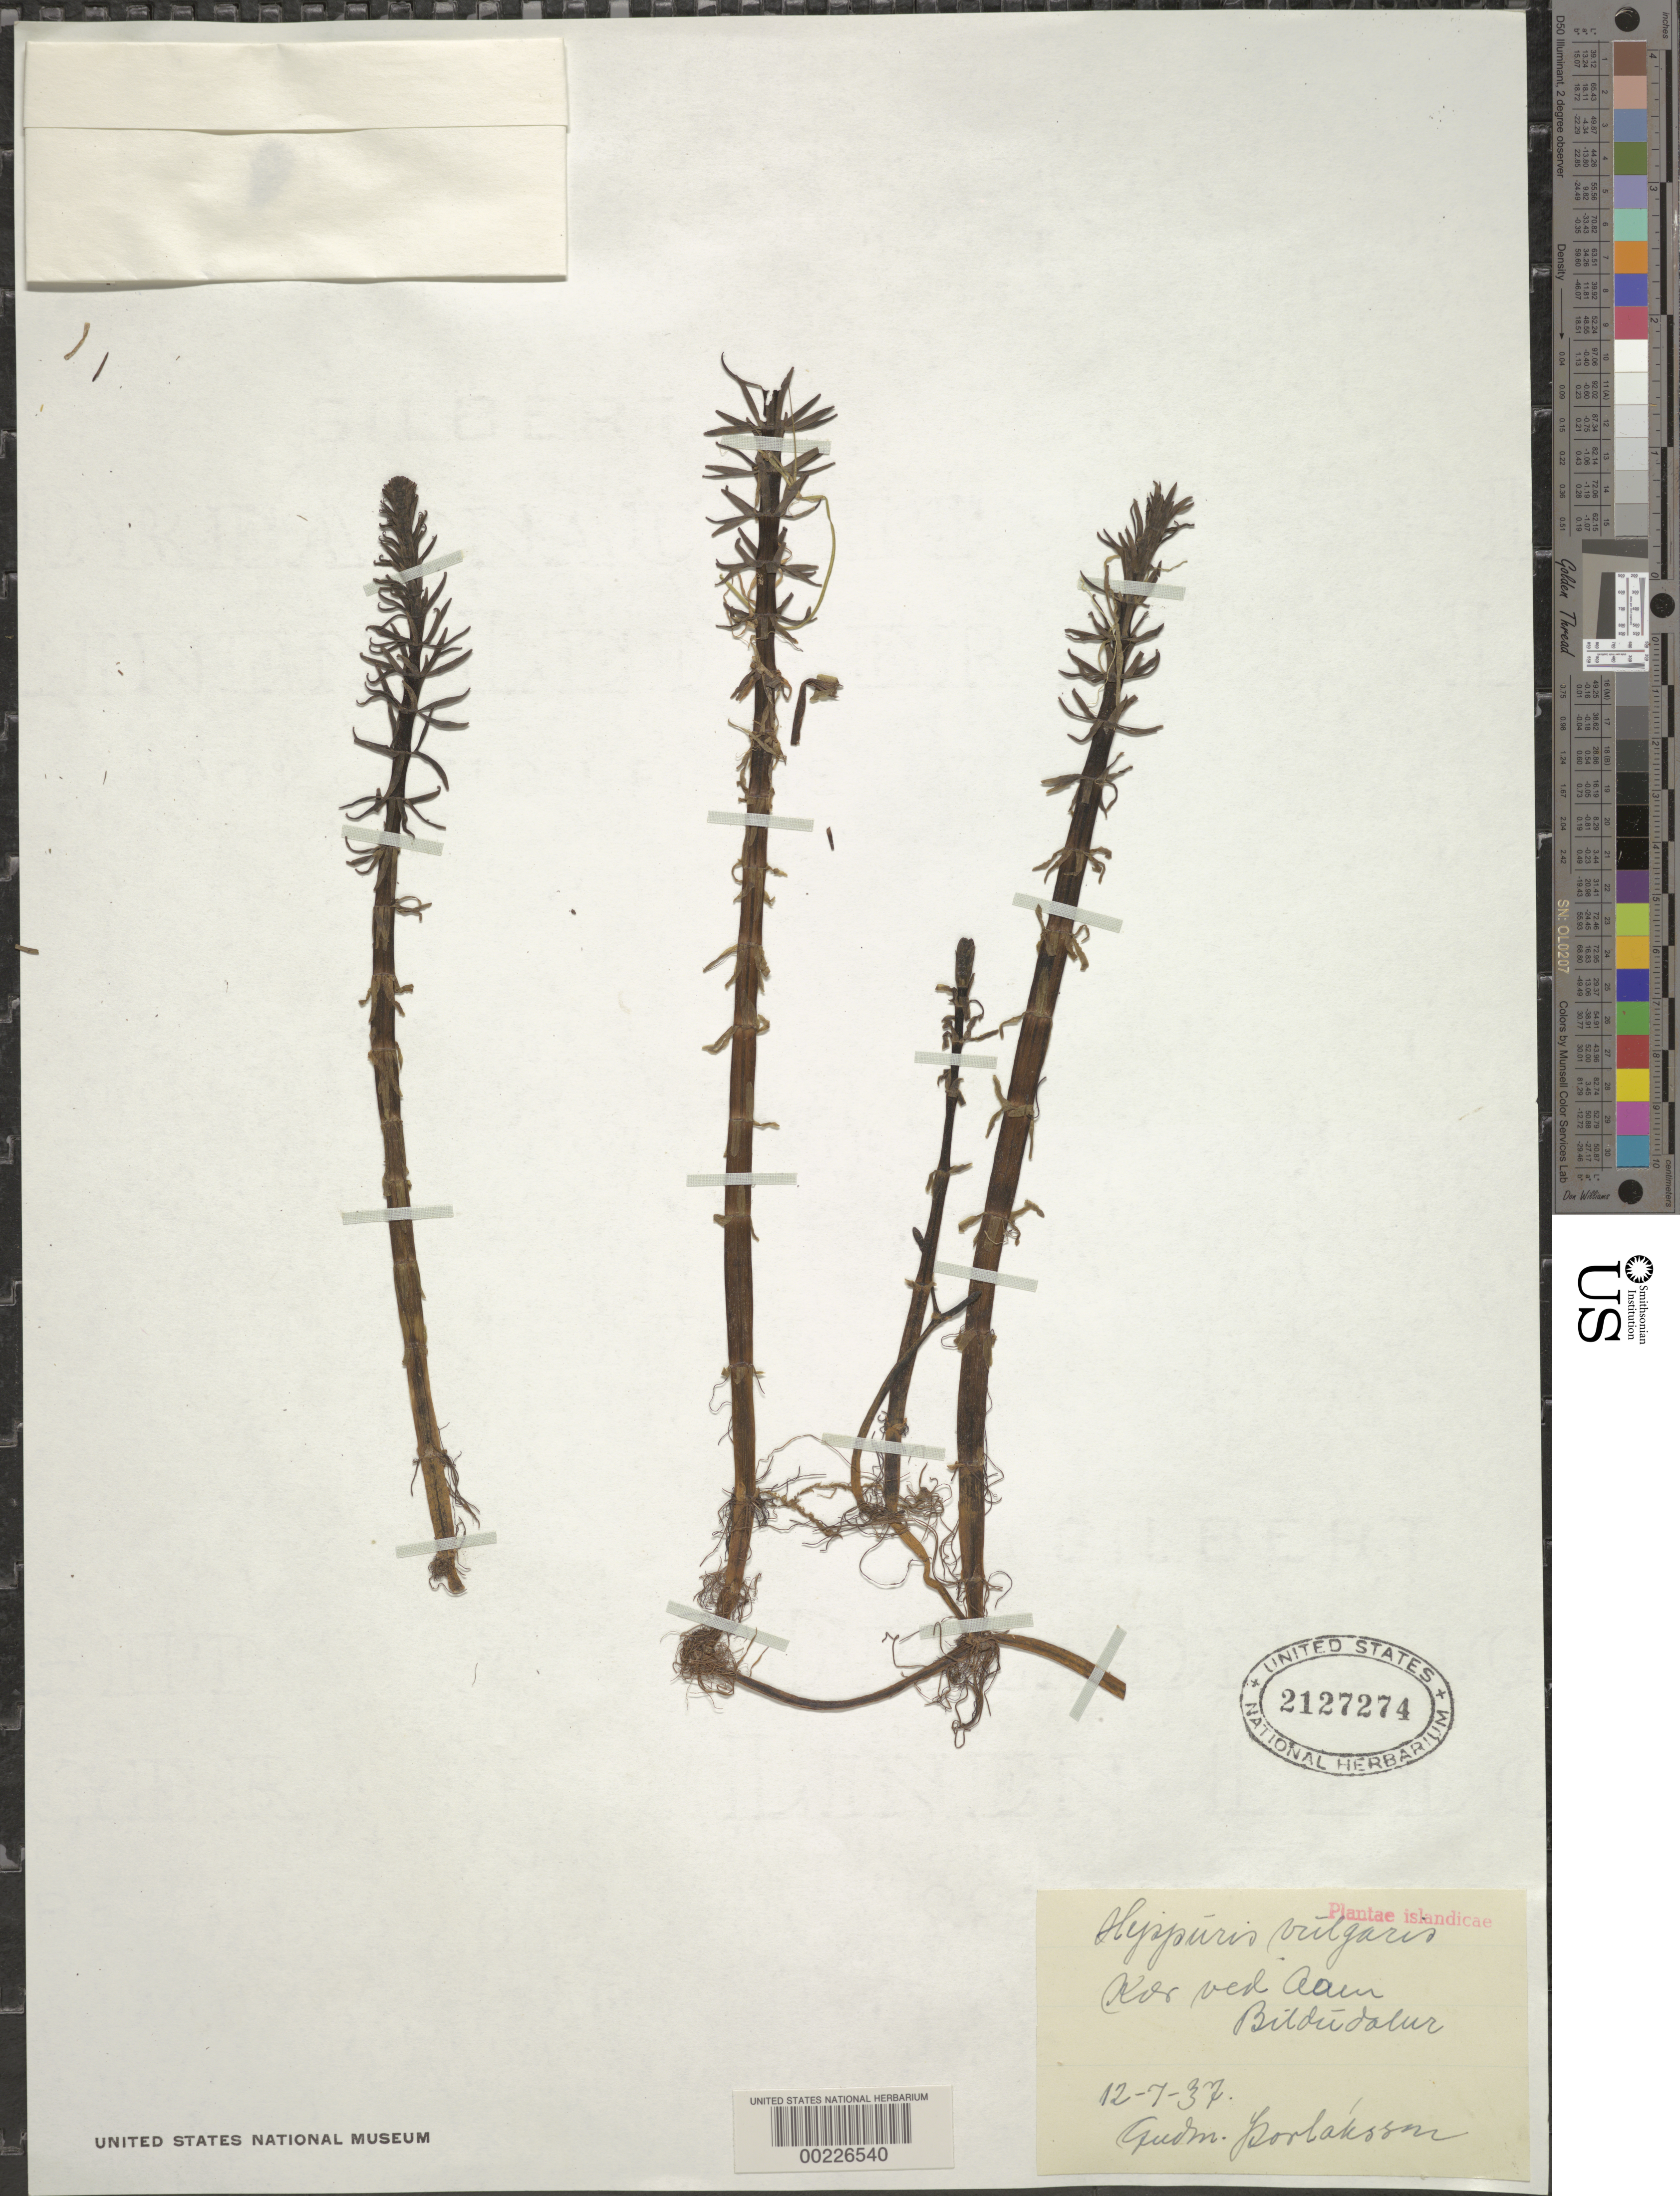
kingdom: Plantae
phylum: Tracheophyta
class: Magnoliopsida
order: Lamiales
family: Plantaginaceae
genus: Hippuris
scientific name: Hippuris vulgaris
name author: L.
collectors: G. Porlaksson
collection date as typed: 12 Jul 1937 or Jul 12 1937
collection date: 1937-07-12 or 1937-12-07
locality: Kor ved aom bildudalur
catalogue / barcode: US 2127274